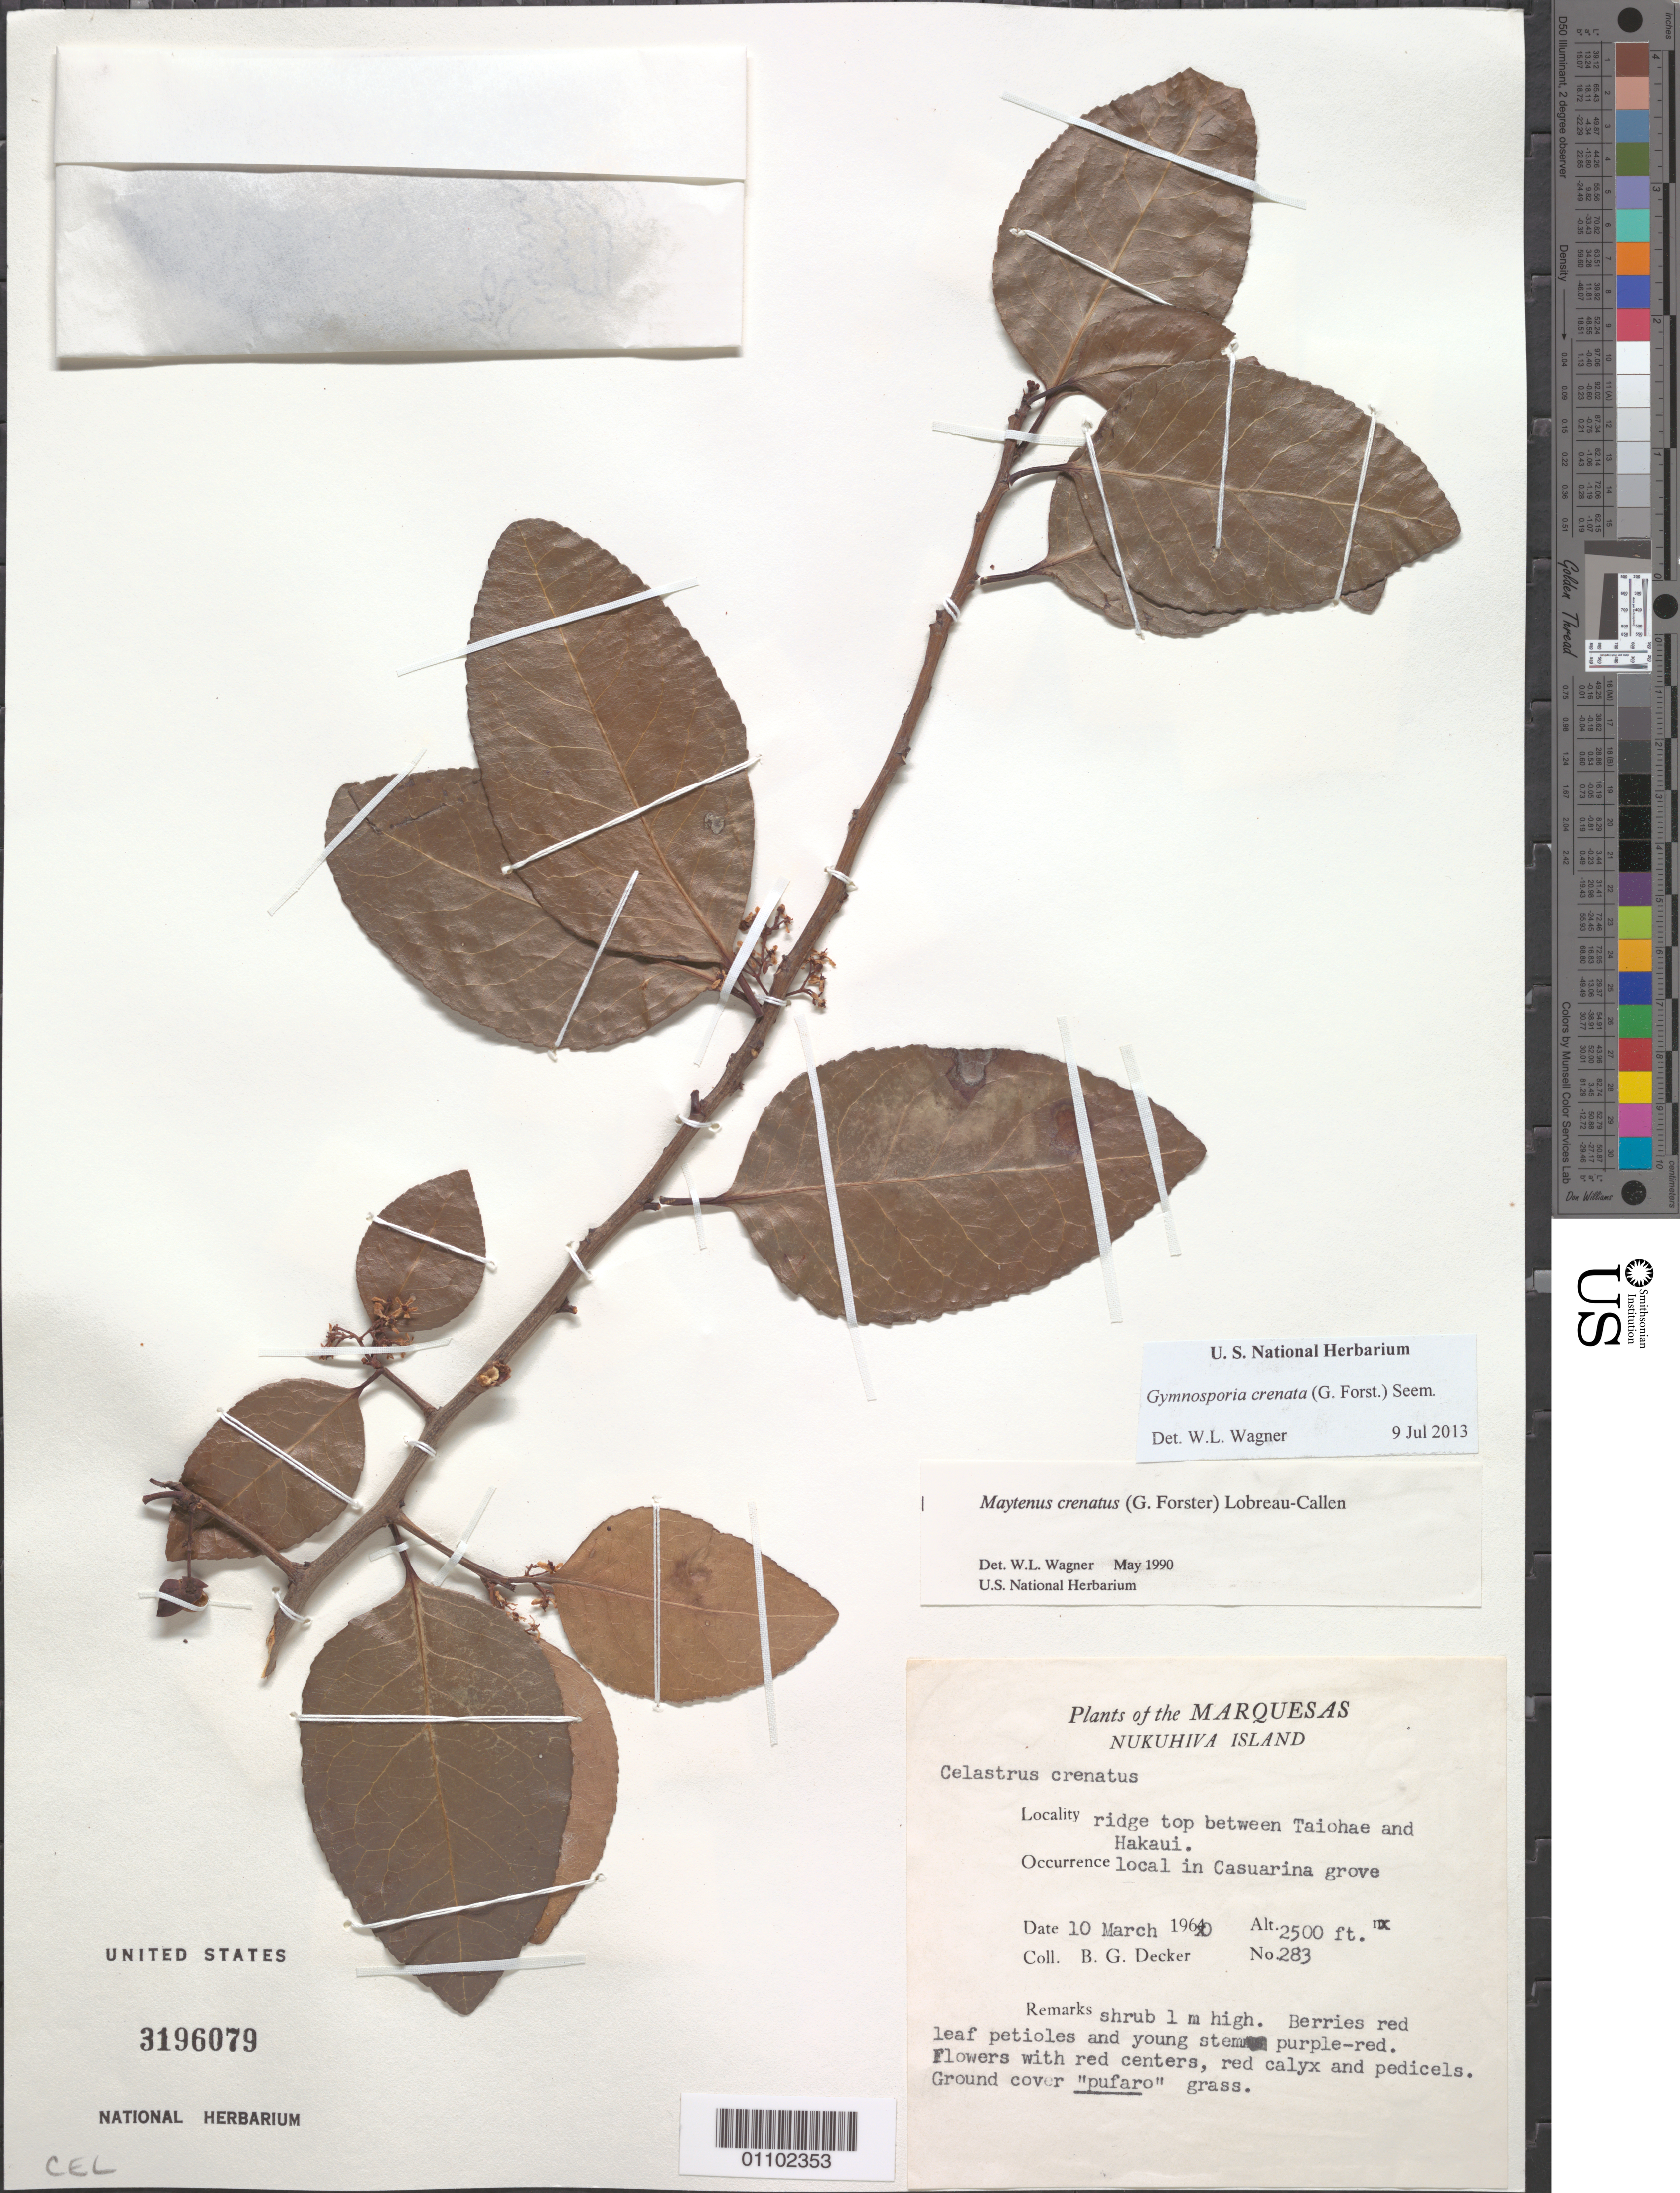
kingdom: Plantae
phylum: Tracheophyta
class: Magnoliopsida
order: Celastrales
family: Celastraceae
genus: Gymnosporia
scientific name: Gymnosporia crenata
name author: (G. Forst.) Seem.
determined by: Wagner, W. L., (BOT), Smithsonian Institution - National Museum of Natural History (UNITED STATES)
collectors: B. G. Decker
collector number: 283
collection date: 1960-03-14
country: French Polynesia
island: Nuku Hiva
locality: ridge top between Taiohae and Hakaui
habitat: In grove of Casuarina trees, with pufaro grass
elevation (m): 762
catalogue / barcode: US 3196079